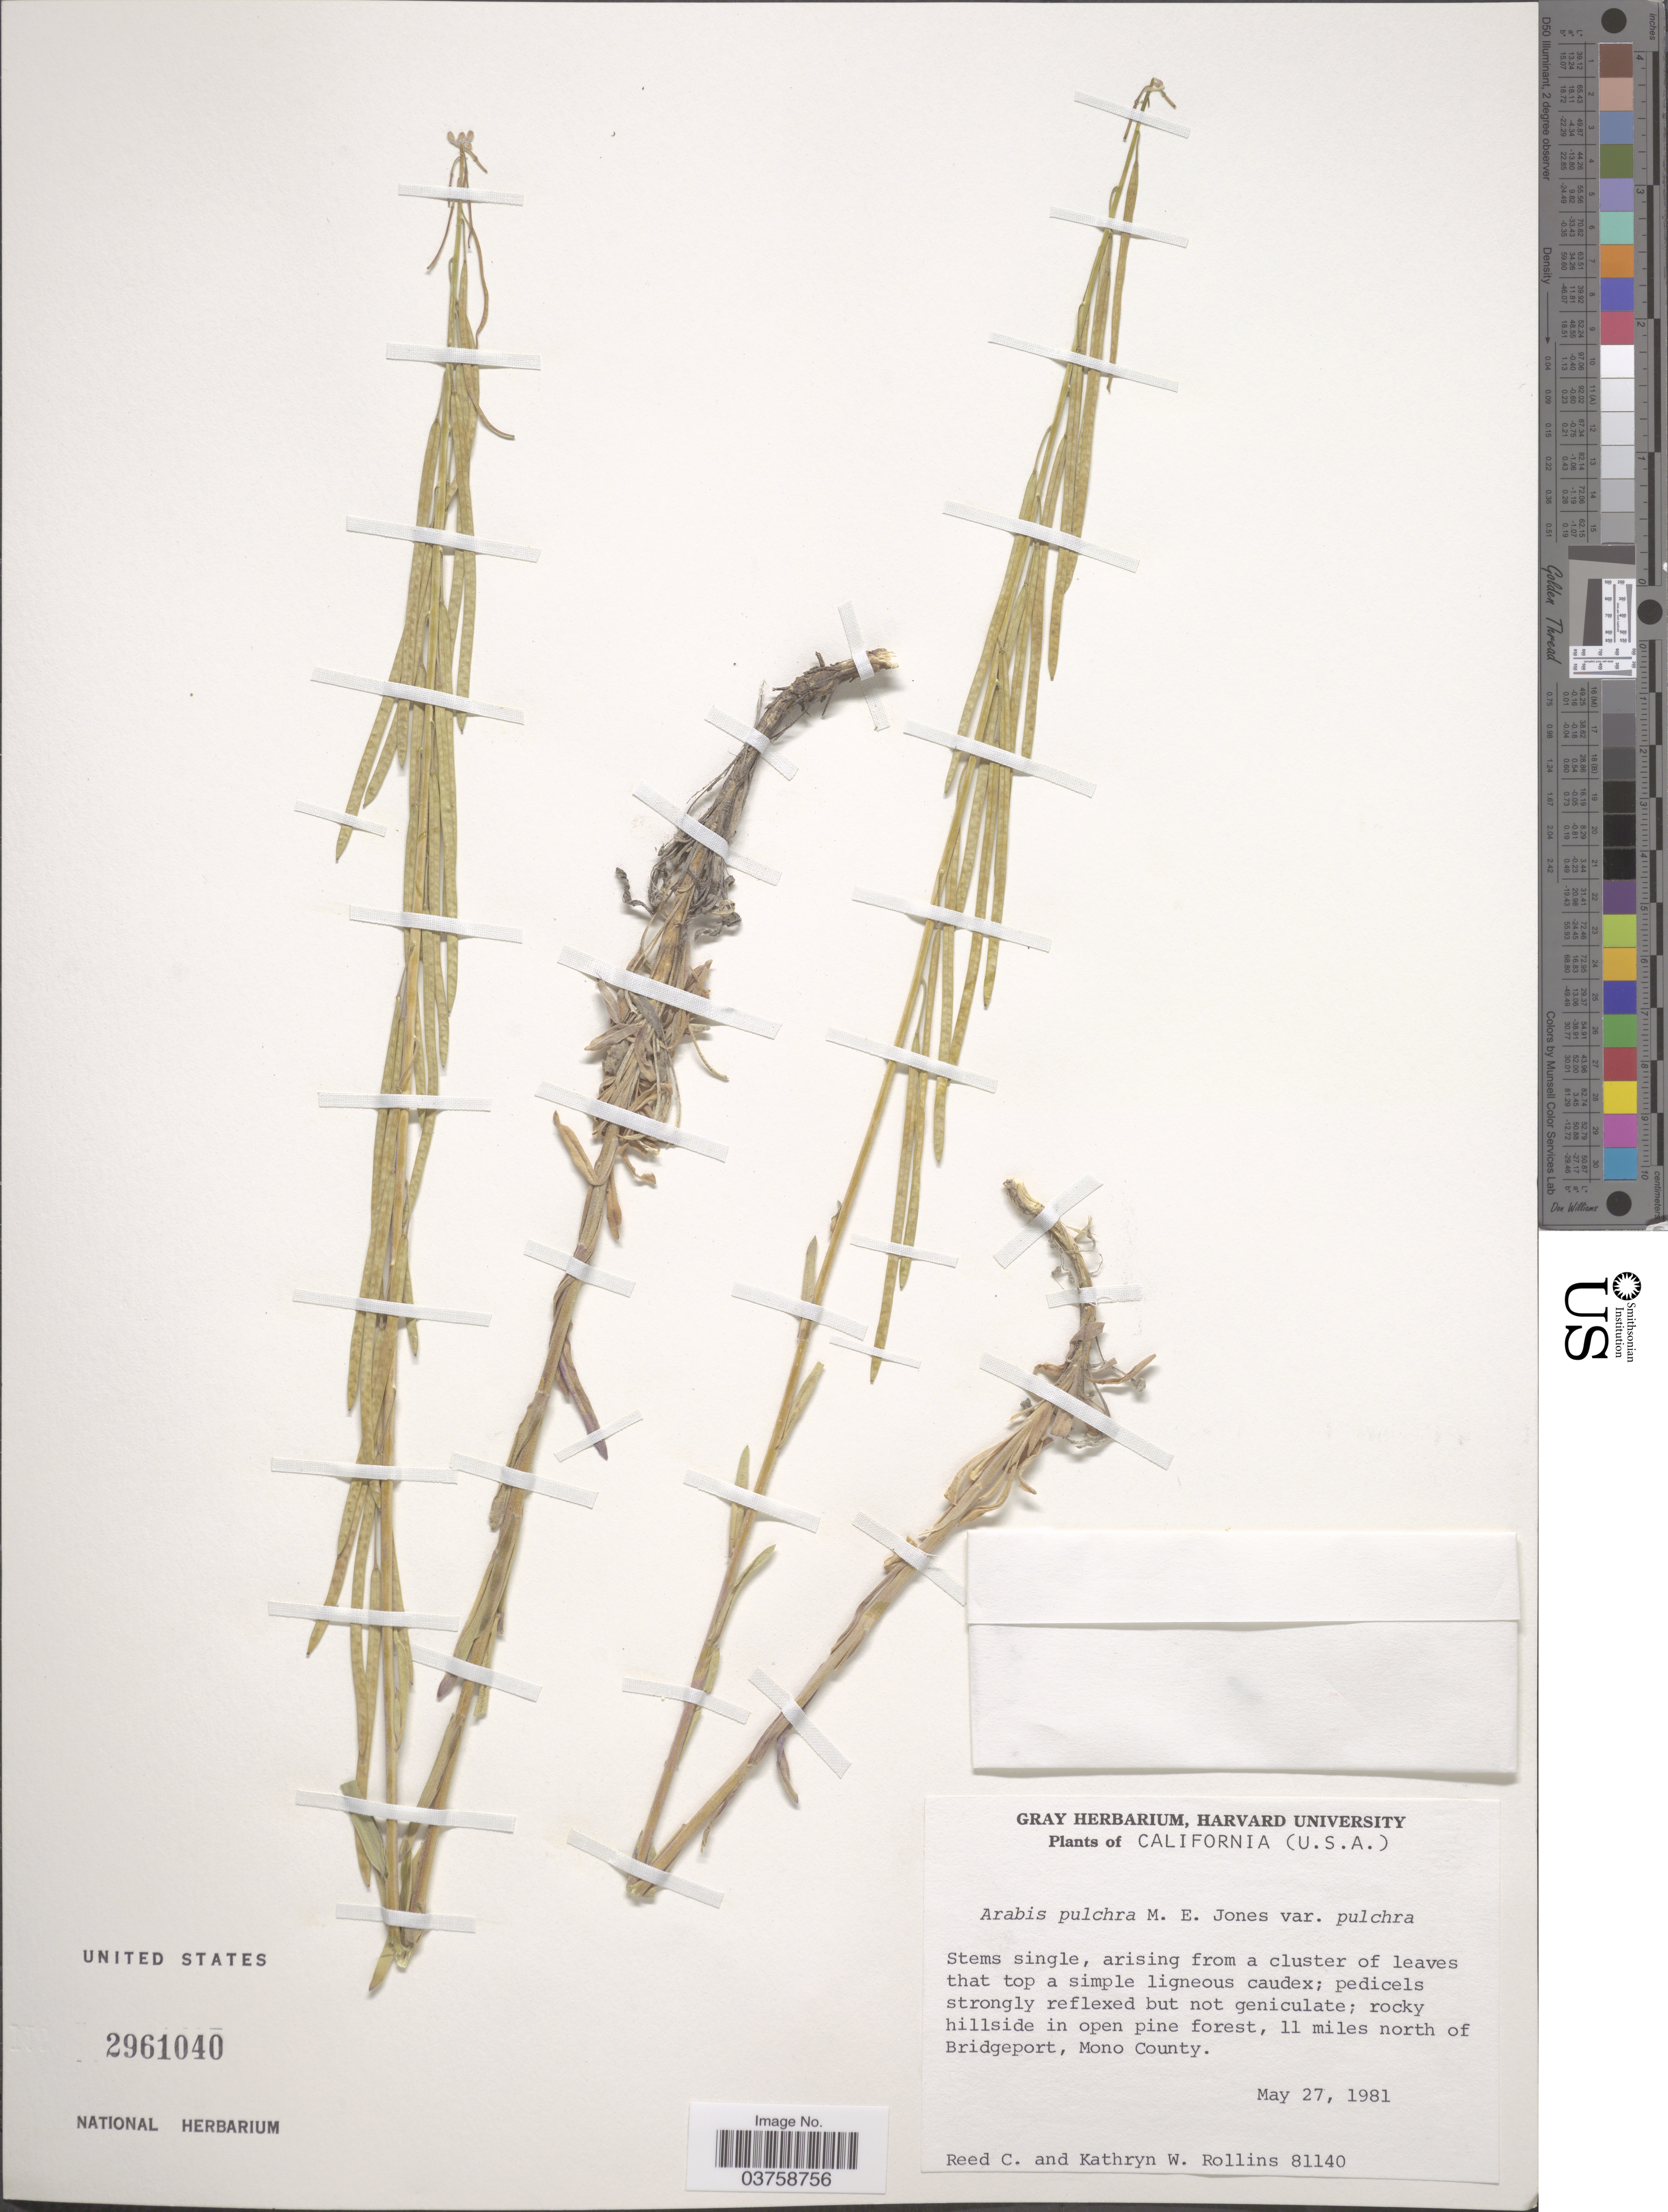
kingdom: Plantae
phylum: Tracheophyta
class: Magnoliopsida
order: Brassicales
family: Brassicaceae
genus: Arabis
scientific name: Arabis pulchra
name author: M.E. Jones ex S. Watson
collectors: R. C. Rollins & K. W. Rollins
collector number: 81140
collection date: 1981-05-27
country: United States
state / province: California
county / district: Mono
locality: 11 miles north of Bridgeport, Mono County.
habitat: rocky hillside in an open pine forest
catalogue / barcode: US 2961040